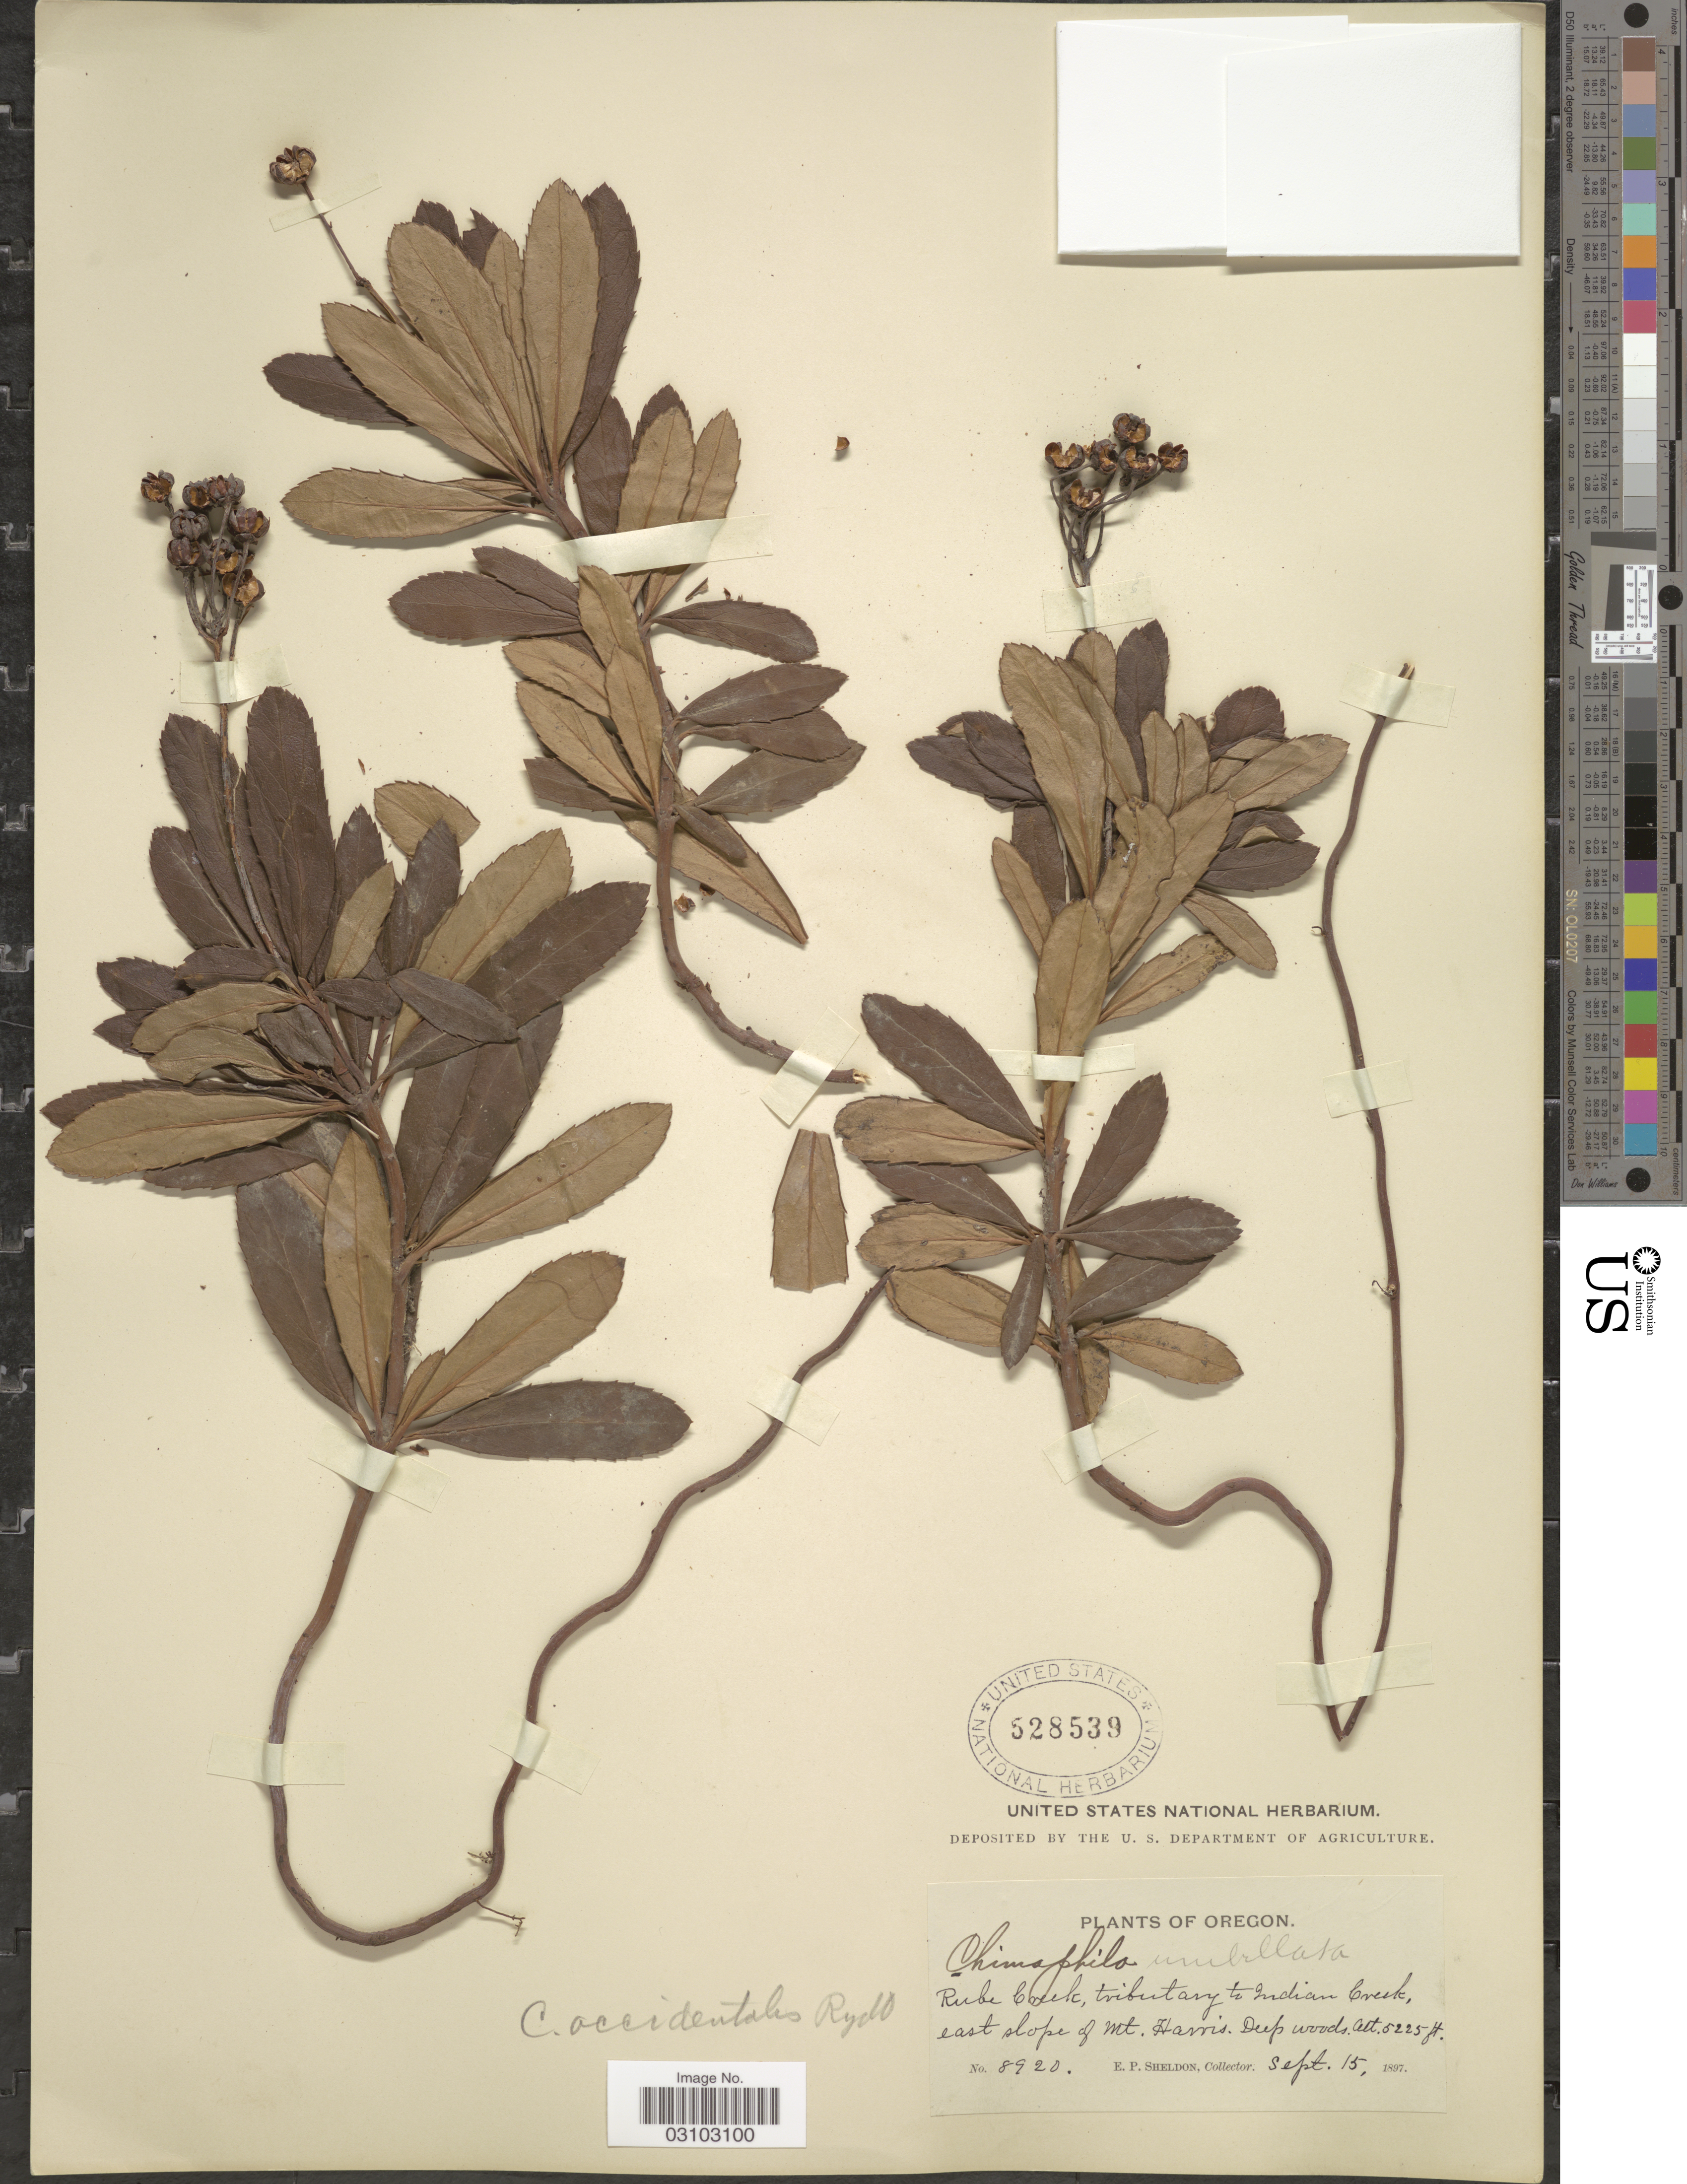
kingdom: Plantae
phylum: Tracheophyta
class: Magnoliopsida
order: Ericales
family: Ericaceae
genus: Chimaphila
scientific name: Chimaphila umbellata var. occidentalis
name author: (Rydb.) S.F. Blake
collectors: E. P. Sheldon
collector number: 8920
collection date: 1897-09-15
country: United States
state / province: Oregon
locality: Rube Creek, tributary to Indian Creek, east slope of Mt. Harris.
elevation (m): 1593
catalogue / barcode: US 528539